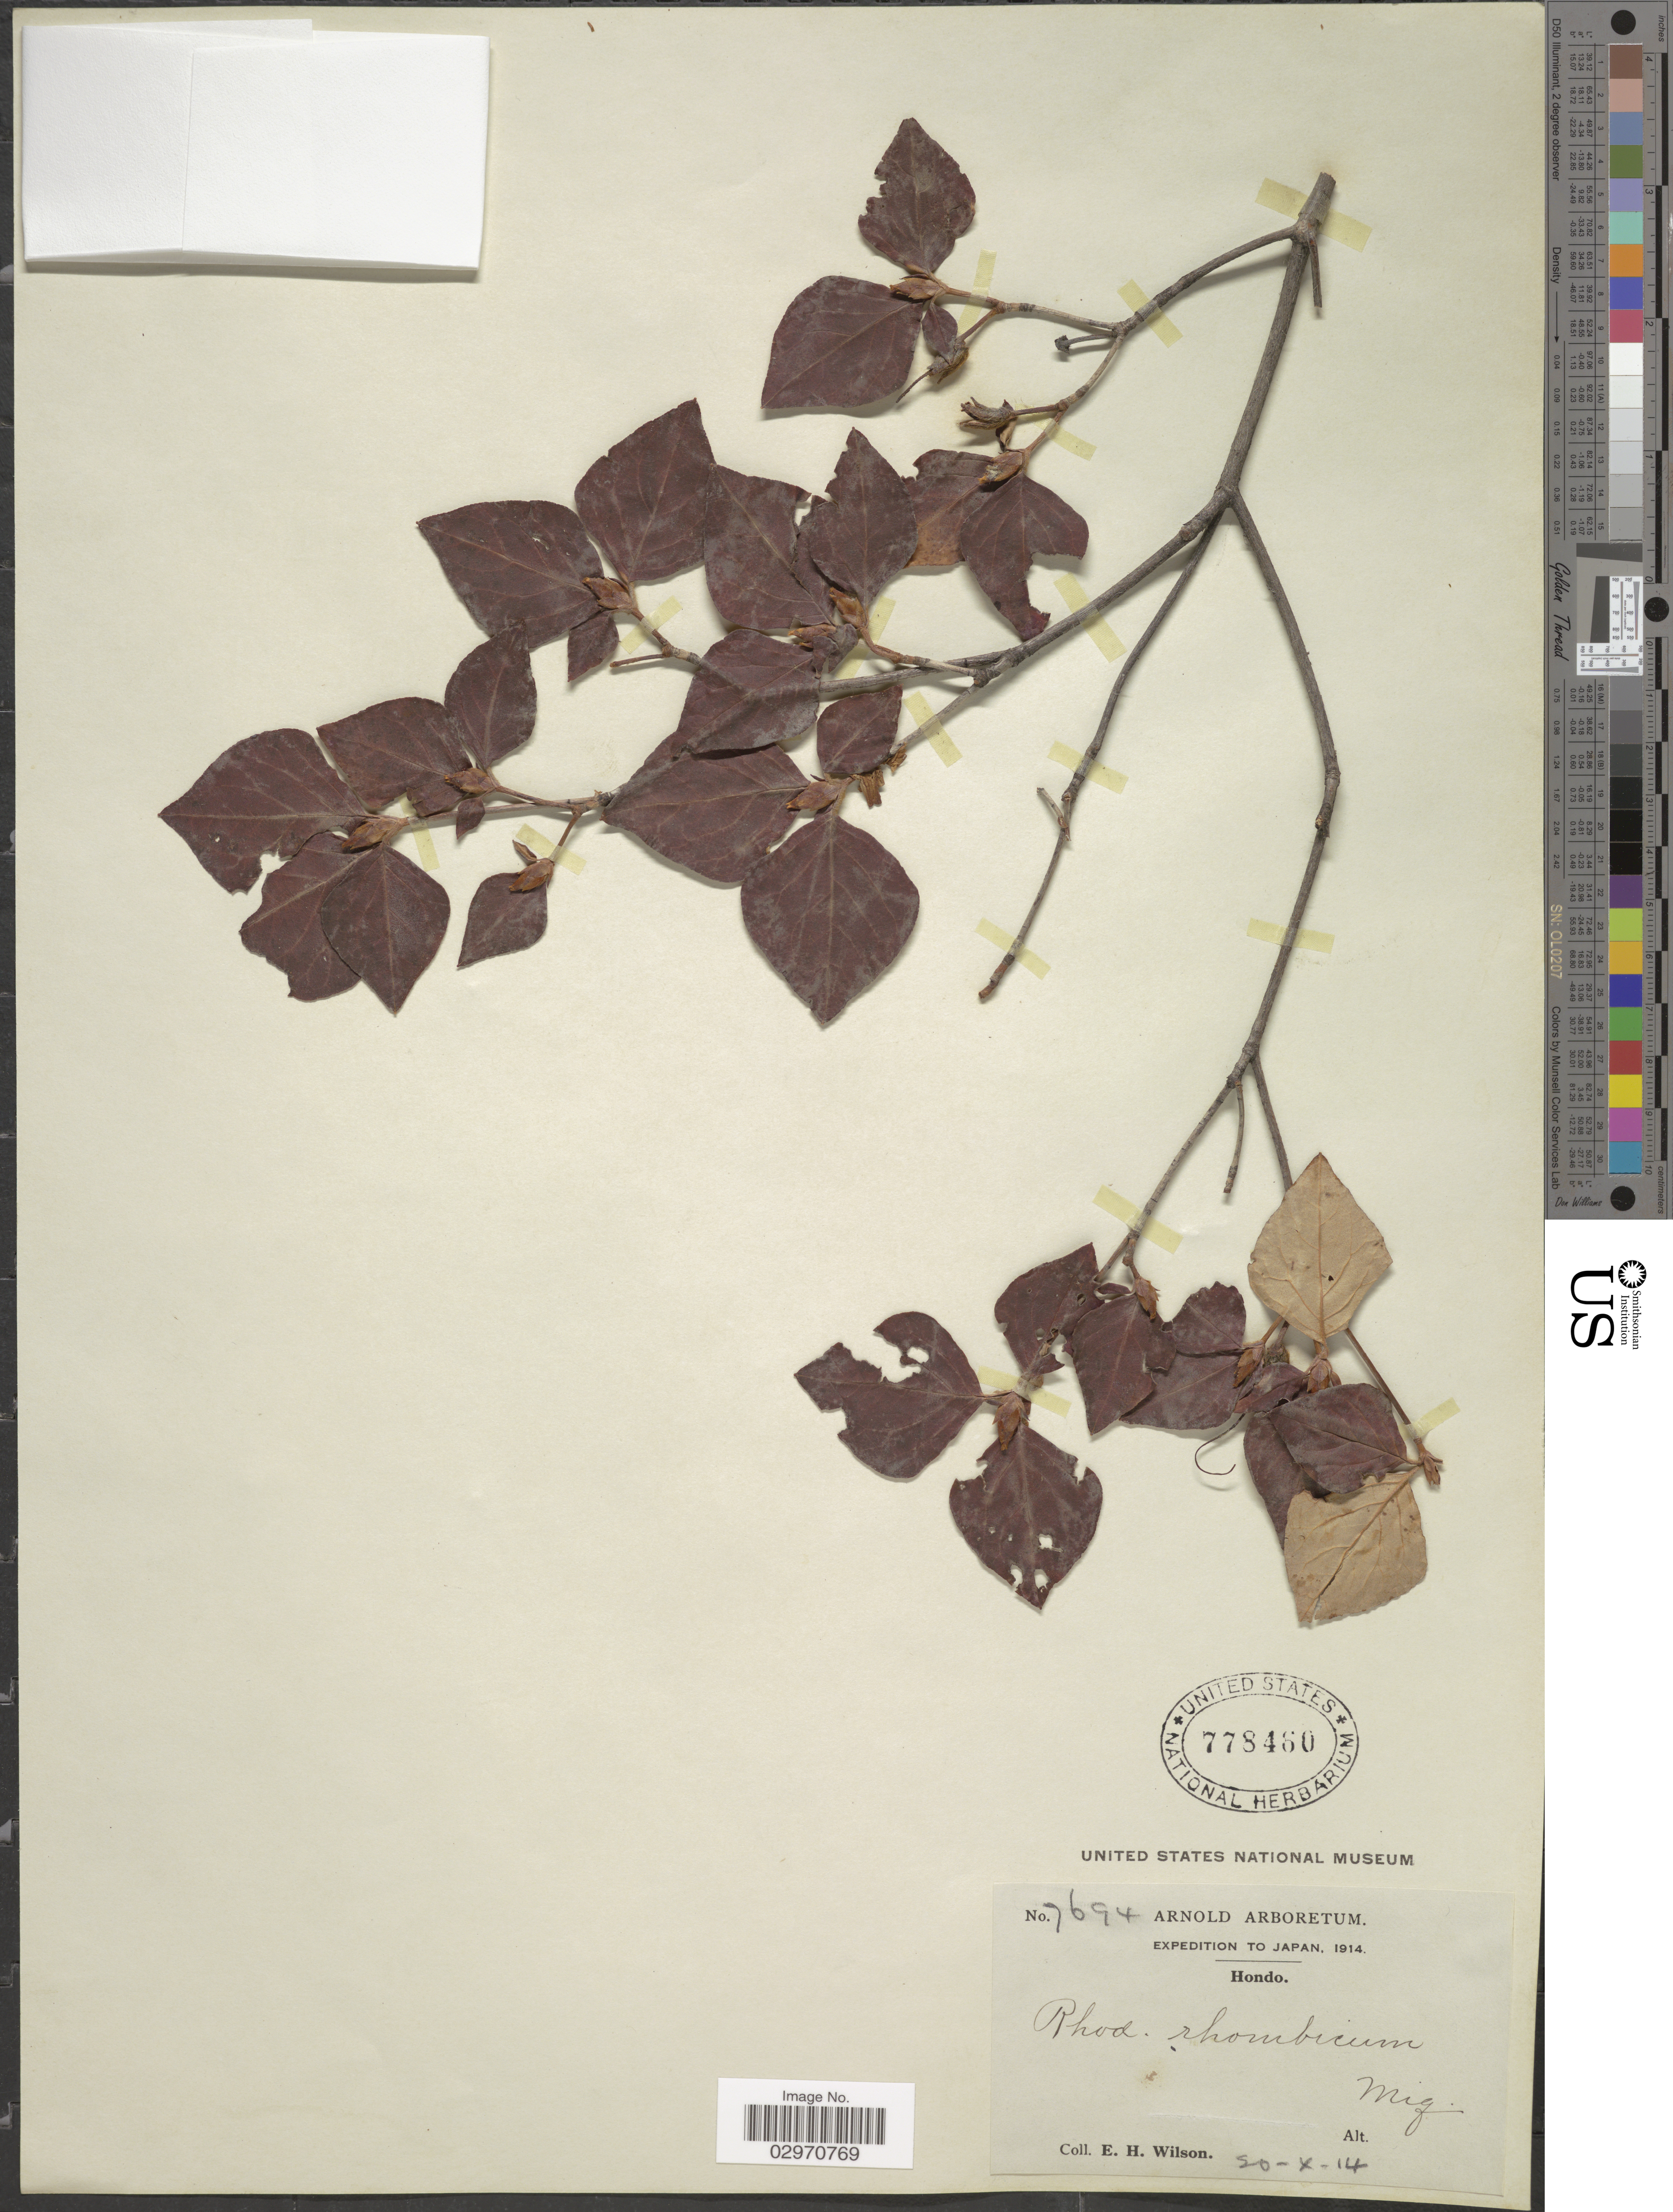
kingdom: Plantae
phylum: Tracheophyta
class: Magnoliopsida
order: Ericales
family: Ericaceae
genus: Rhododendron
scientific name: Rhododendron farrerae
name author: Sweet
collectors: E. Wilson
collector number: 7694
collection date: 1914-10-20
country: Japan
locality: Hondo.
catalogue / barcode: US 778460